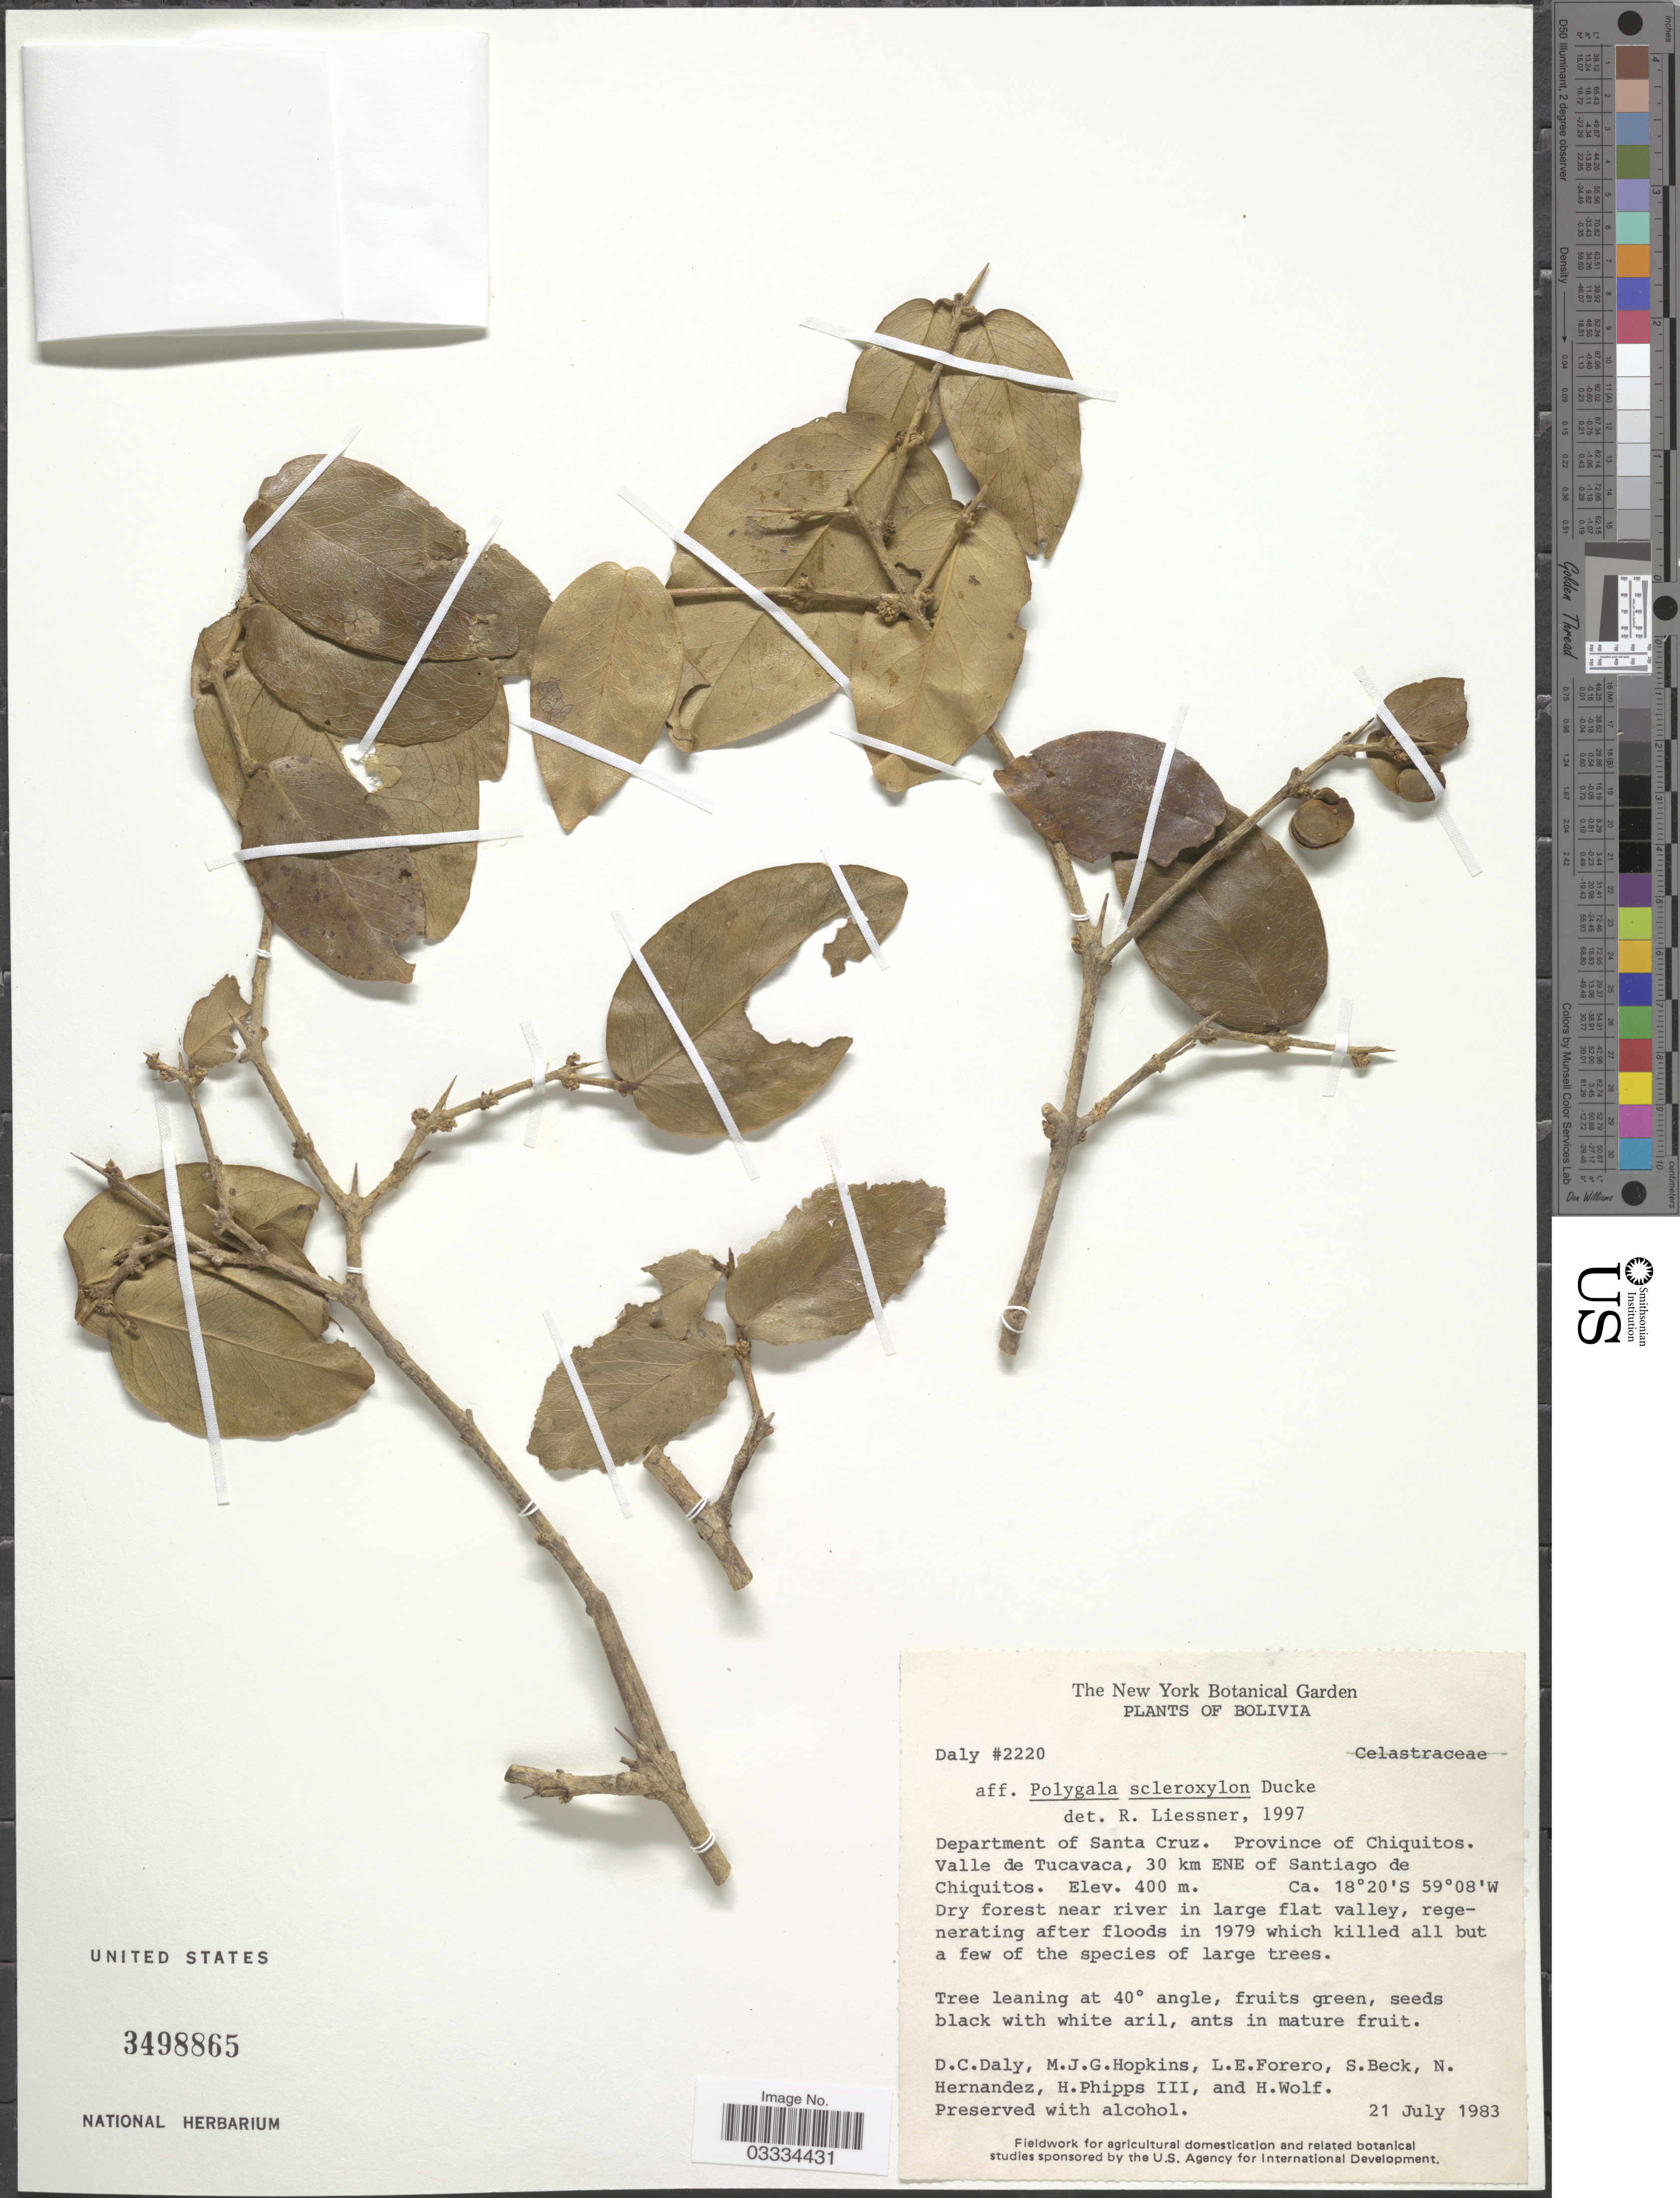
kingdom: Plantae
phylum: Tracheophyta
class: Magnoliopsida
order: Fabales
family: Polygalaceae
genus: Polygala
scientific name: Polygala sp.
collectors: D. C. Daly, M. J. G. Hopkins, L. Forero, S. G. Beck & et al.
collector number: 2220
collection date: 1983-07-21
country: Bolivia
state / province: Santa Cruz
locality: Department of Santa Cruz. Province of Chiquitos. Valle de Tucavaca, 30 km ENE of Santiago de Chiquitos.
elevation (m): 400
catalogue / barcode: US 3498865